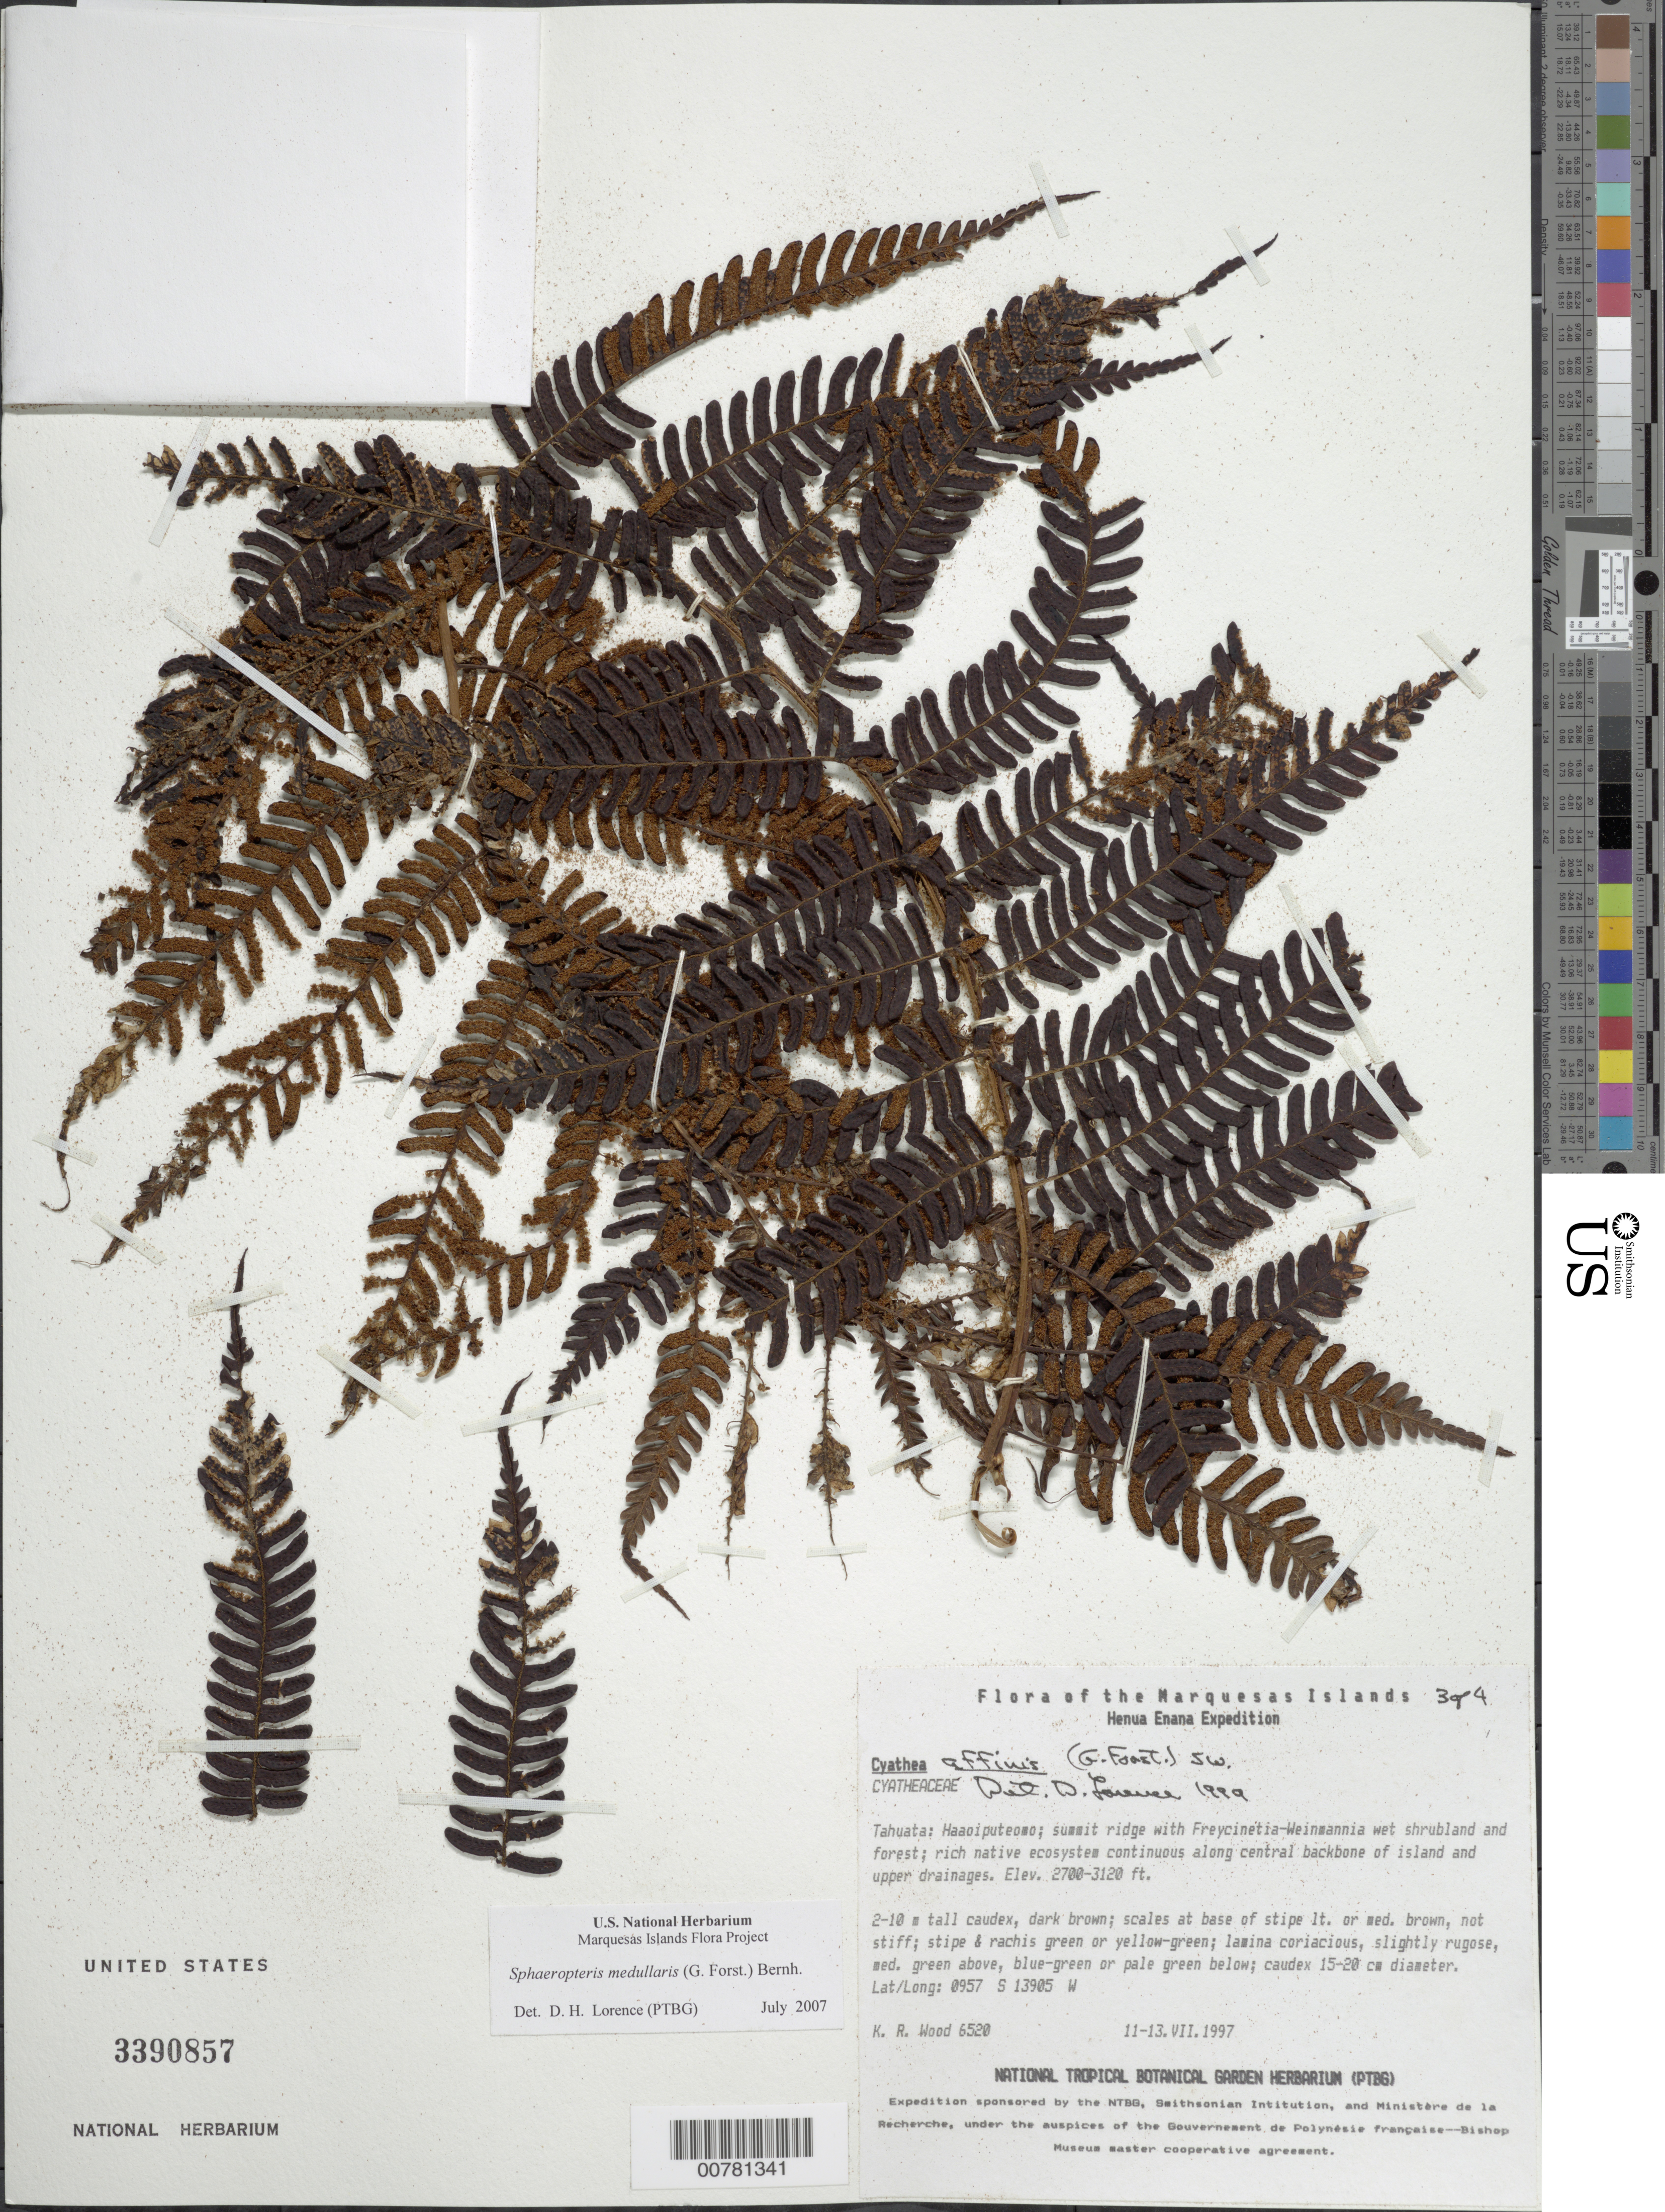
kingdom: Plantae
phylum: Tracheophyta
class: Polypodiopsida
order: Cyatheales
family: Cyatheaceae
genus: Sphaeropteris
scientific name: Sphaeropteris medullaris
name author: (G. Forst.) Bernh.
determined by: Lorence, David H., (PTBG), National Tropical Botanical Garden (UNITED STATES)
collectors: K. R. Wood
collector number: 6520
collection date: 1997-07-11/1997-07-13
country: French Polynesia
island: Tahuata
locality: Haaoiputeomo, summit ridge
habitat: In Freycinetia - Weinmannia wet shrub and forest; rich native ecosystem, continuous along central backbone of island and upper drainages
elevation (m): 823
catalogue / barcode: US 3390857